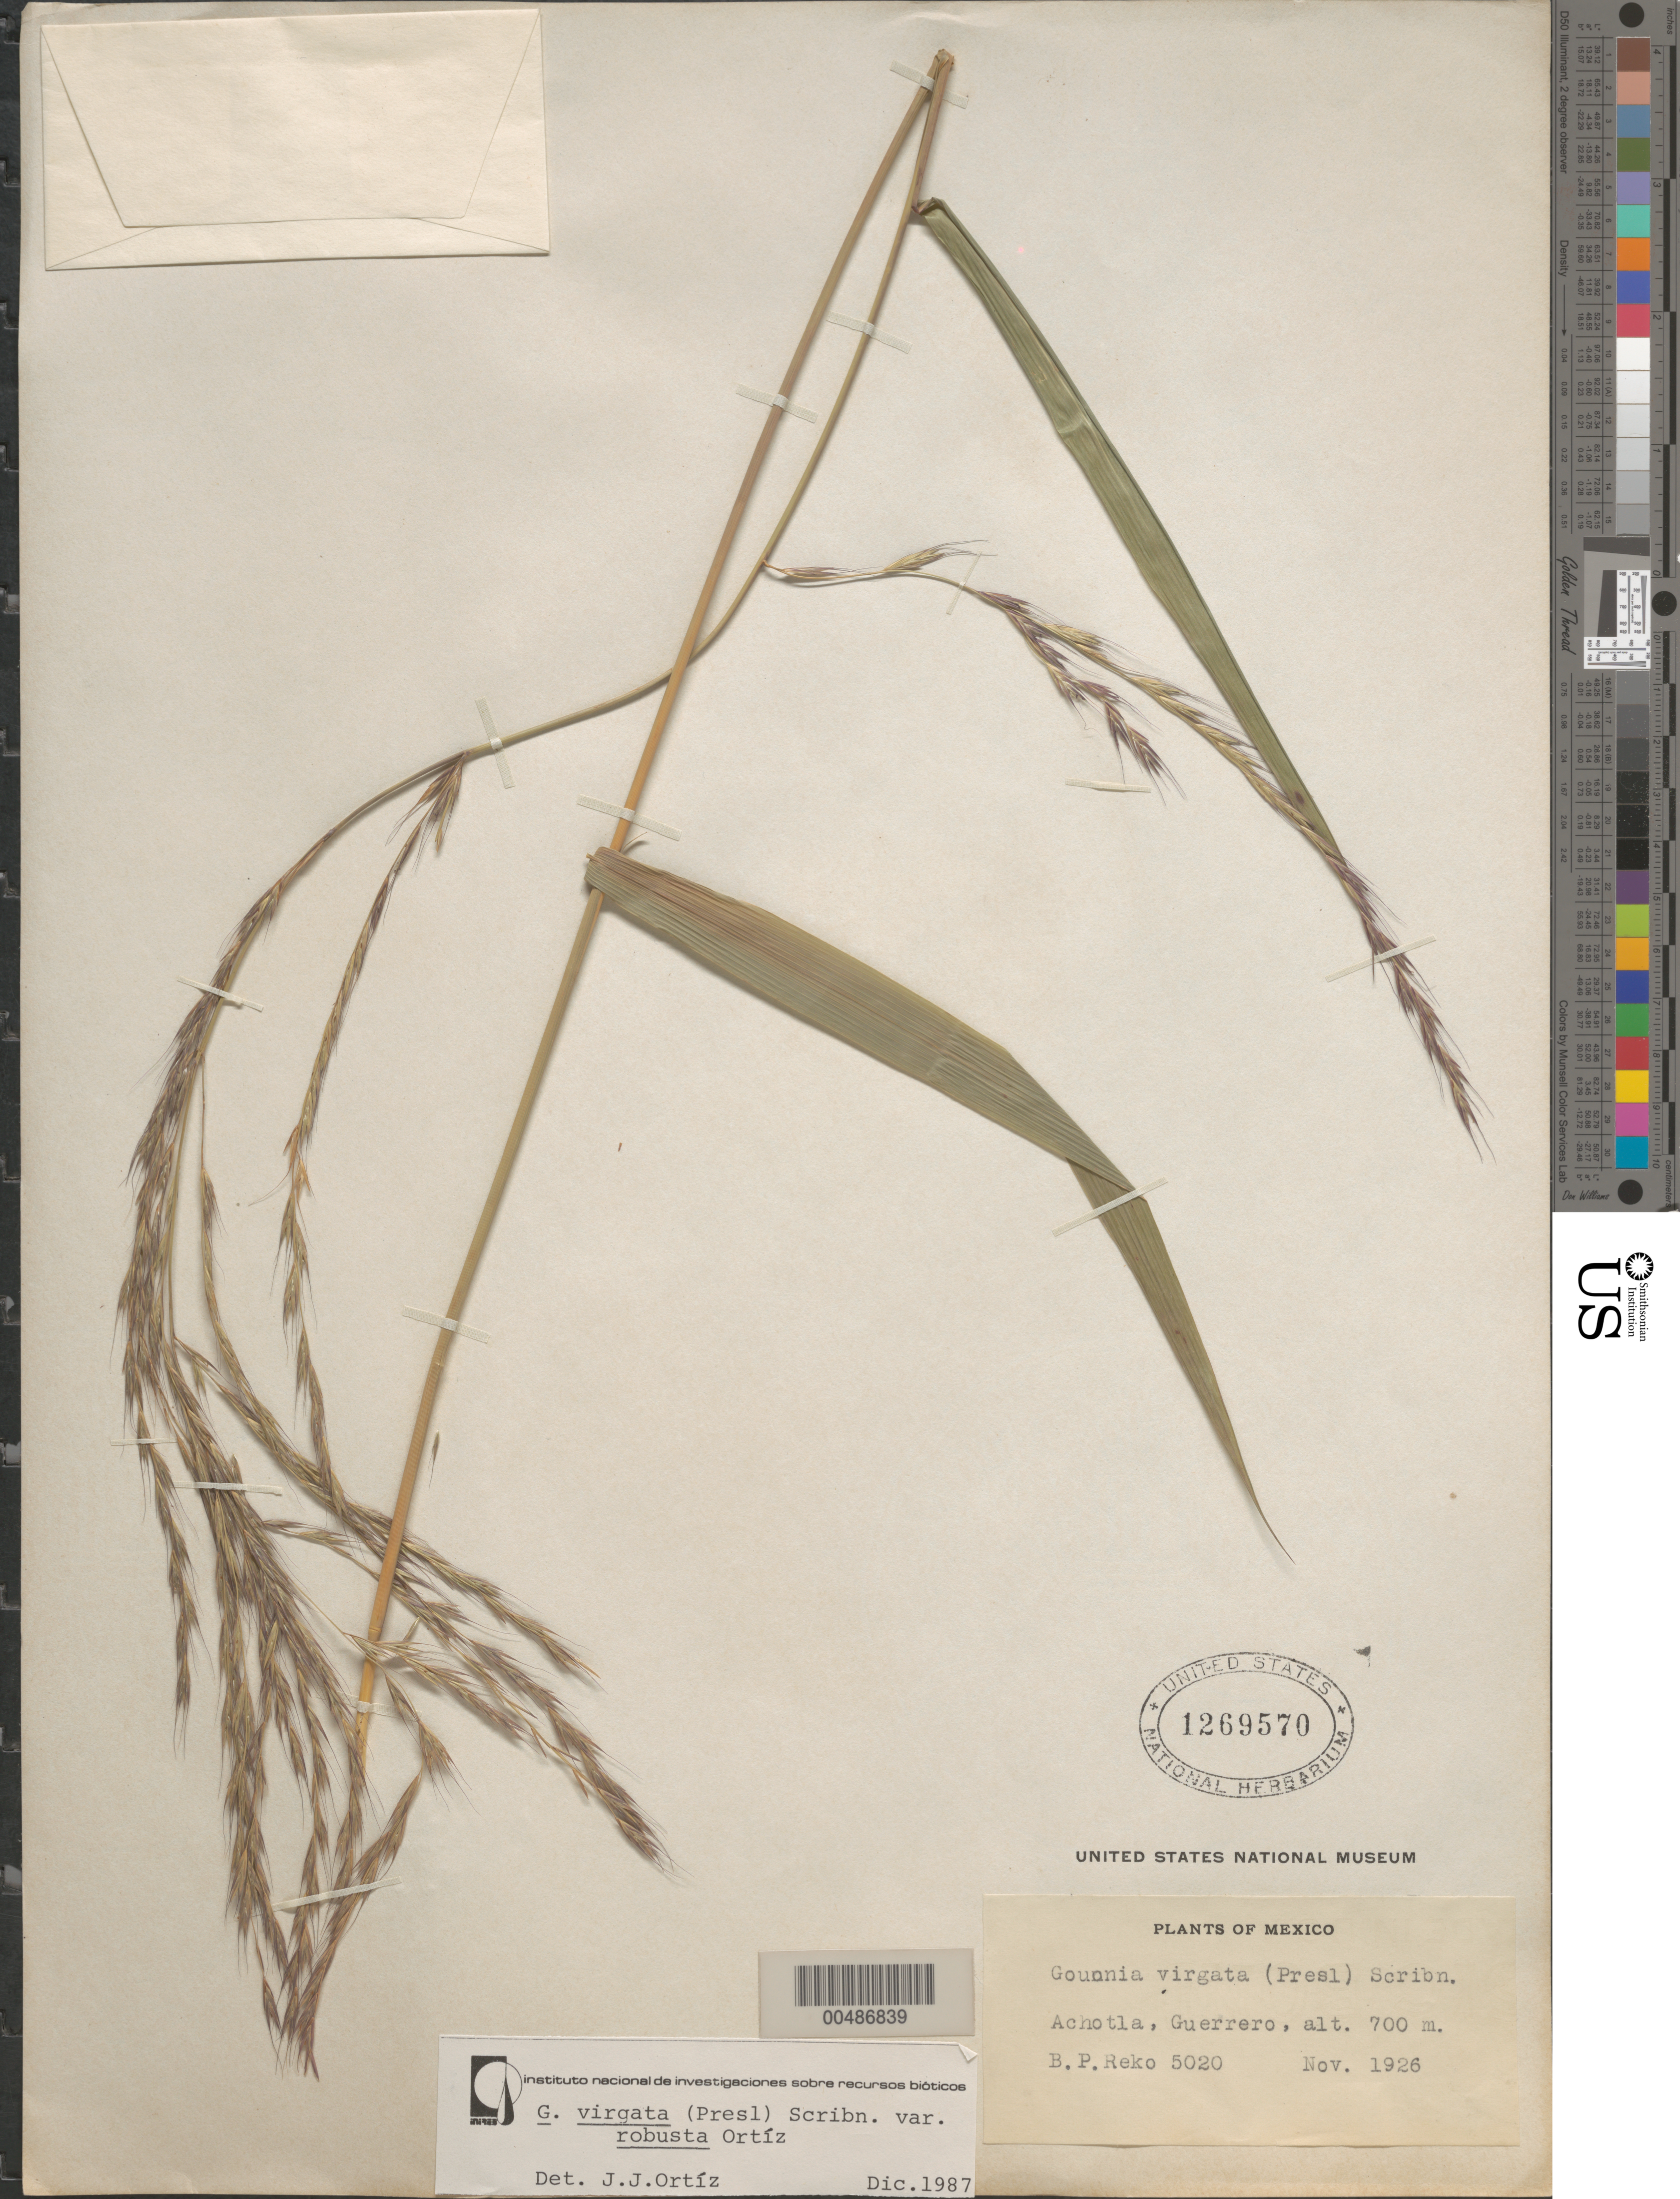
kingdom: Plantae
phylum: Tracheophyta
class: Liliopsida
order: Poales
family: Poaceae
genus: Gouinia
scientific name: Gouinia virgata var. robusta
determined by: Ort¡z, J. J.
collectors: B. P. Reko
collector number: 5020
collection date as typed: Nov 1926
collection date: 1926-11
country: Mexico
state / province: Guerrero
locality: Achotla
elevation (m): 700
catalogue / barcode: US 1269570